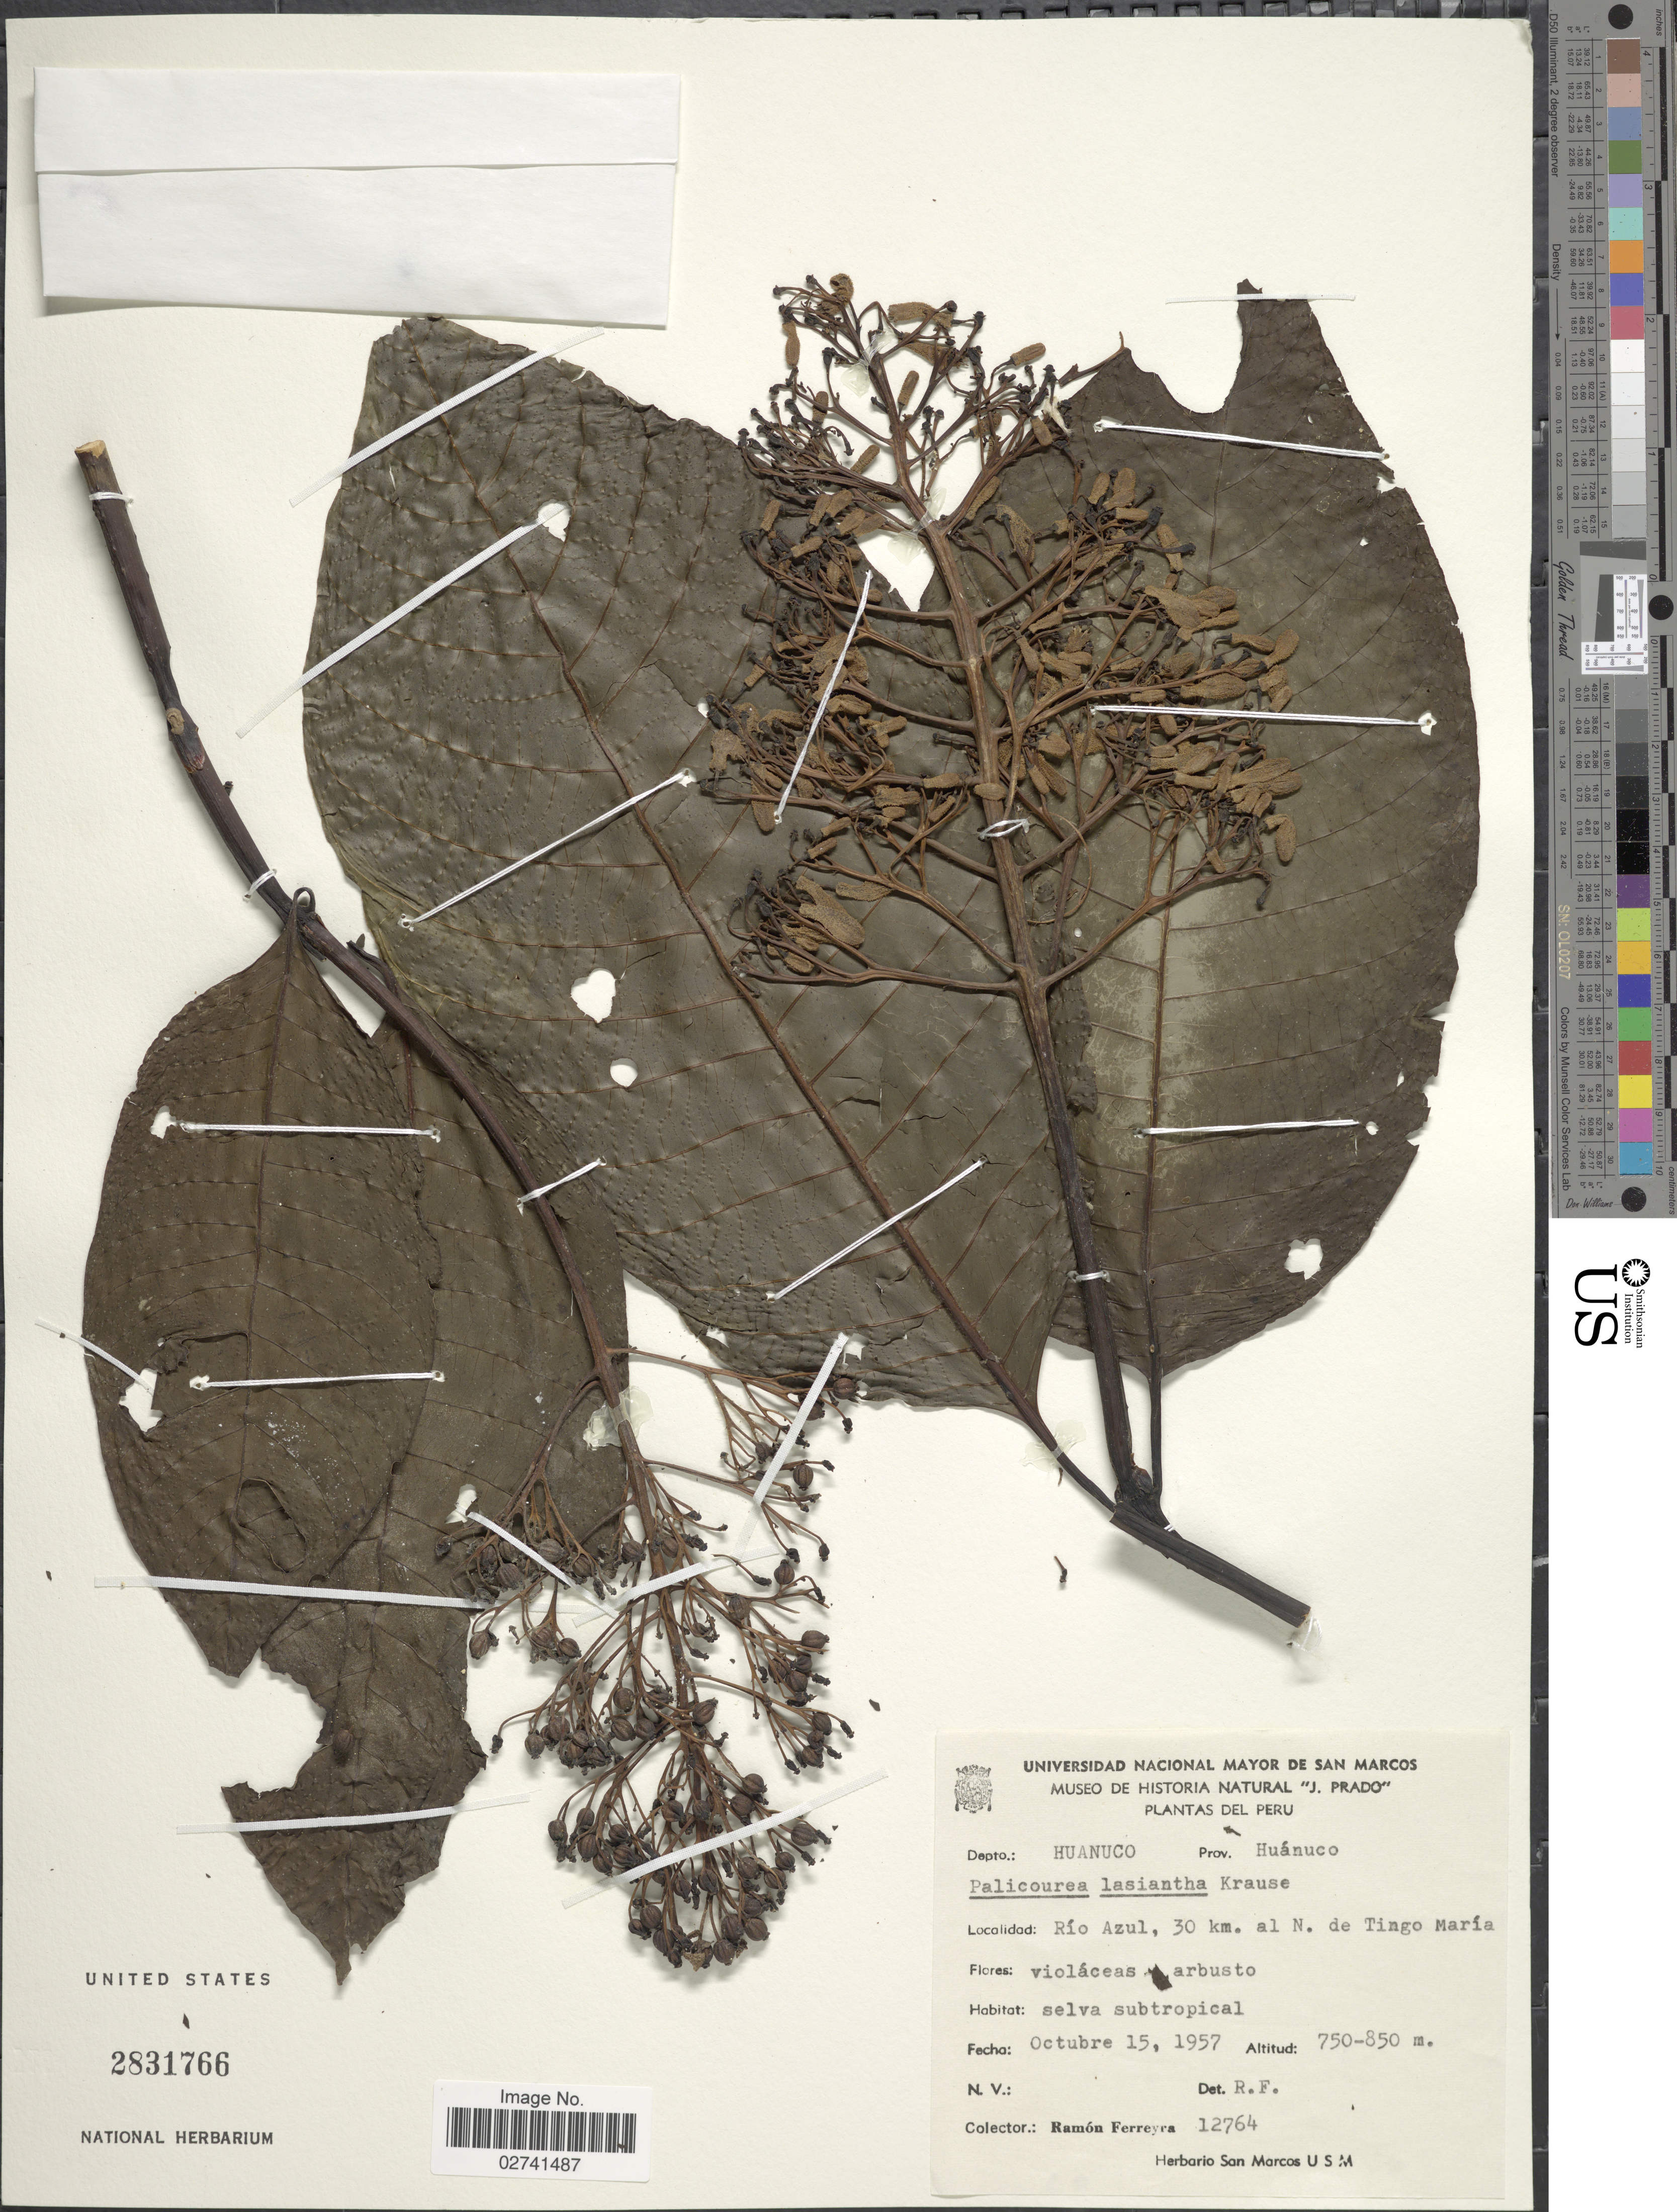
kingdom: Plantae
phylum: Tracheophyta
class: Magnoliopsida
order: Gentianales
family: Rubiaceae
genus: Palicourea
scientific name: Palicourea lasiantha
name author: Krause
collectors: R. A. Ferreyra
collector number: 12764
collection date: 1957-10-15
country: Peru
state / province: Huánuco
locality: Depto. Huanuco, Río Azul, 30 km al N de Tingo María, selva subtropical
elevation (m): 750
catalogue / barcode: US 2831766